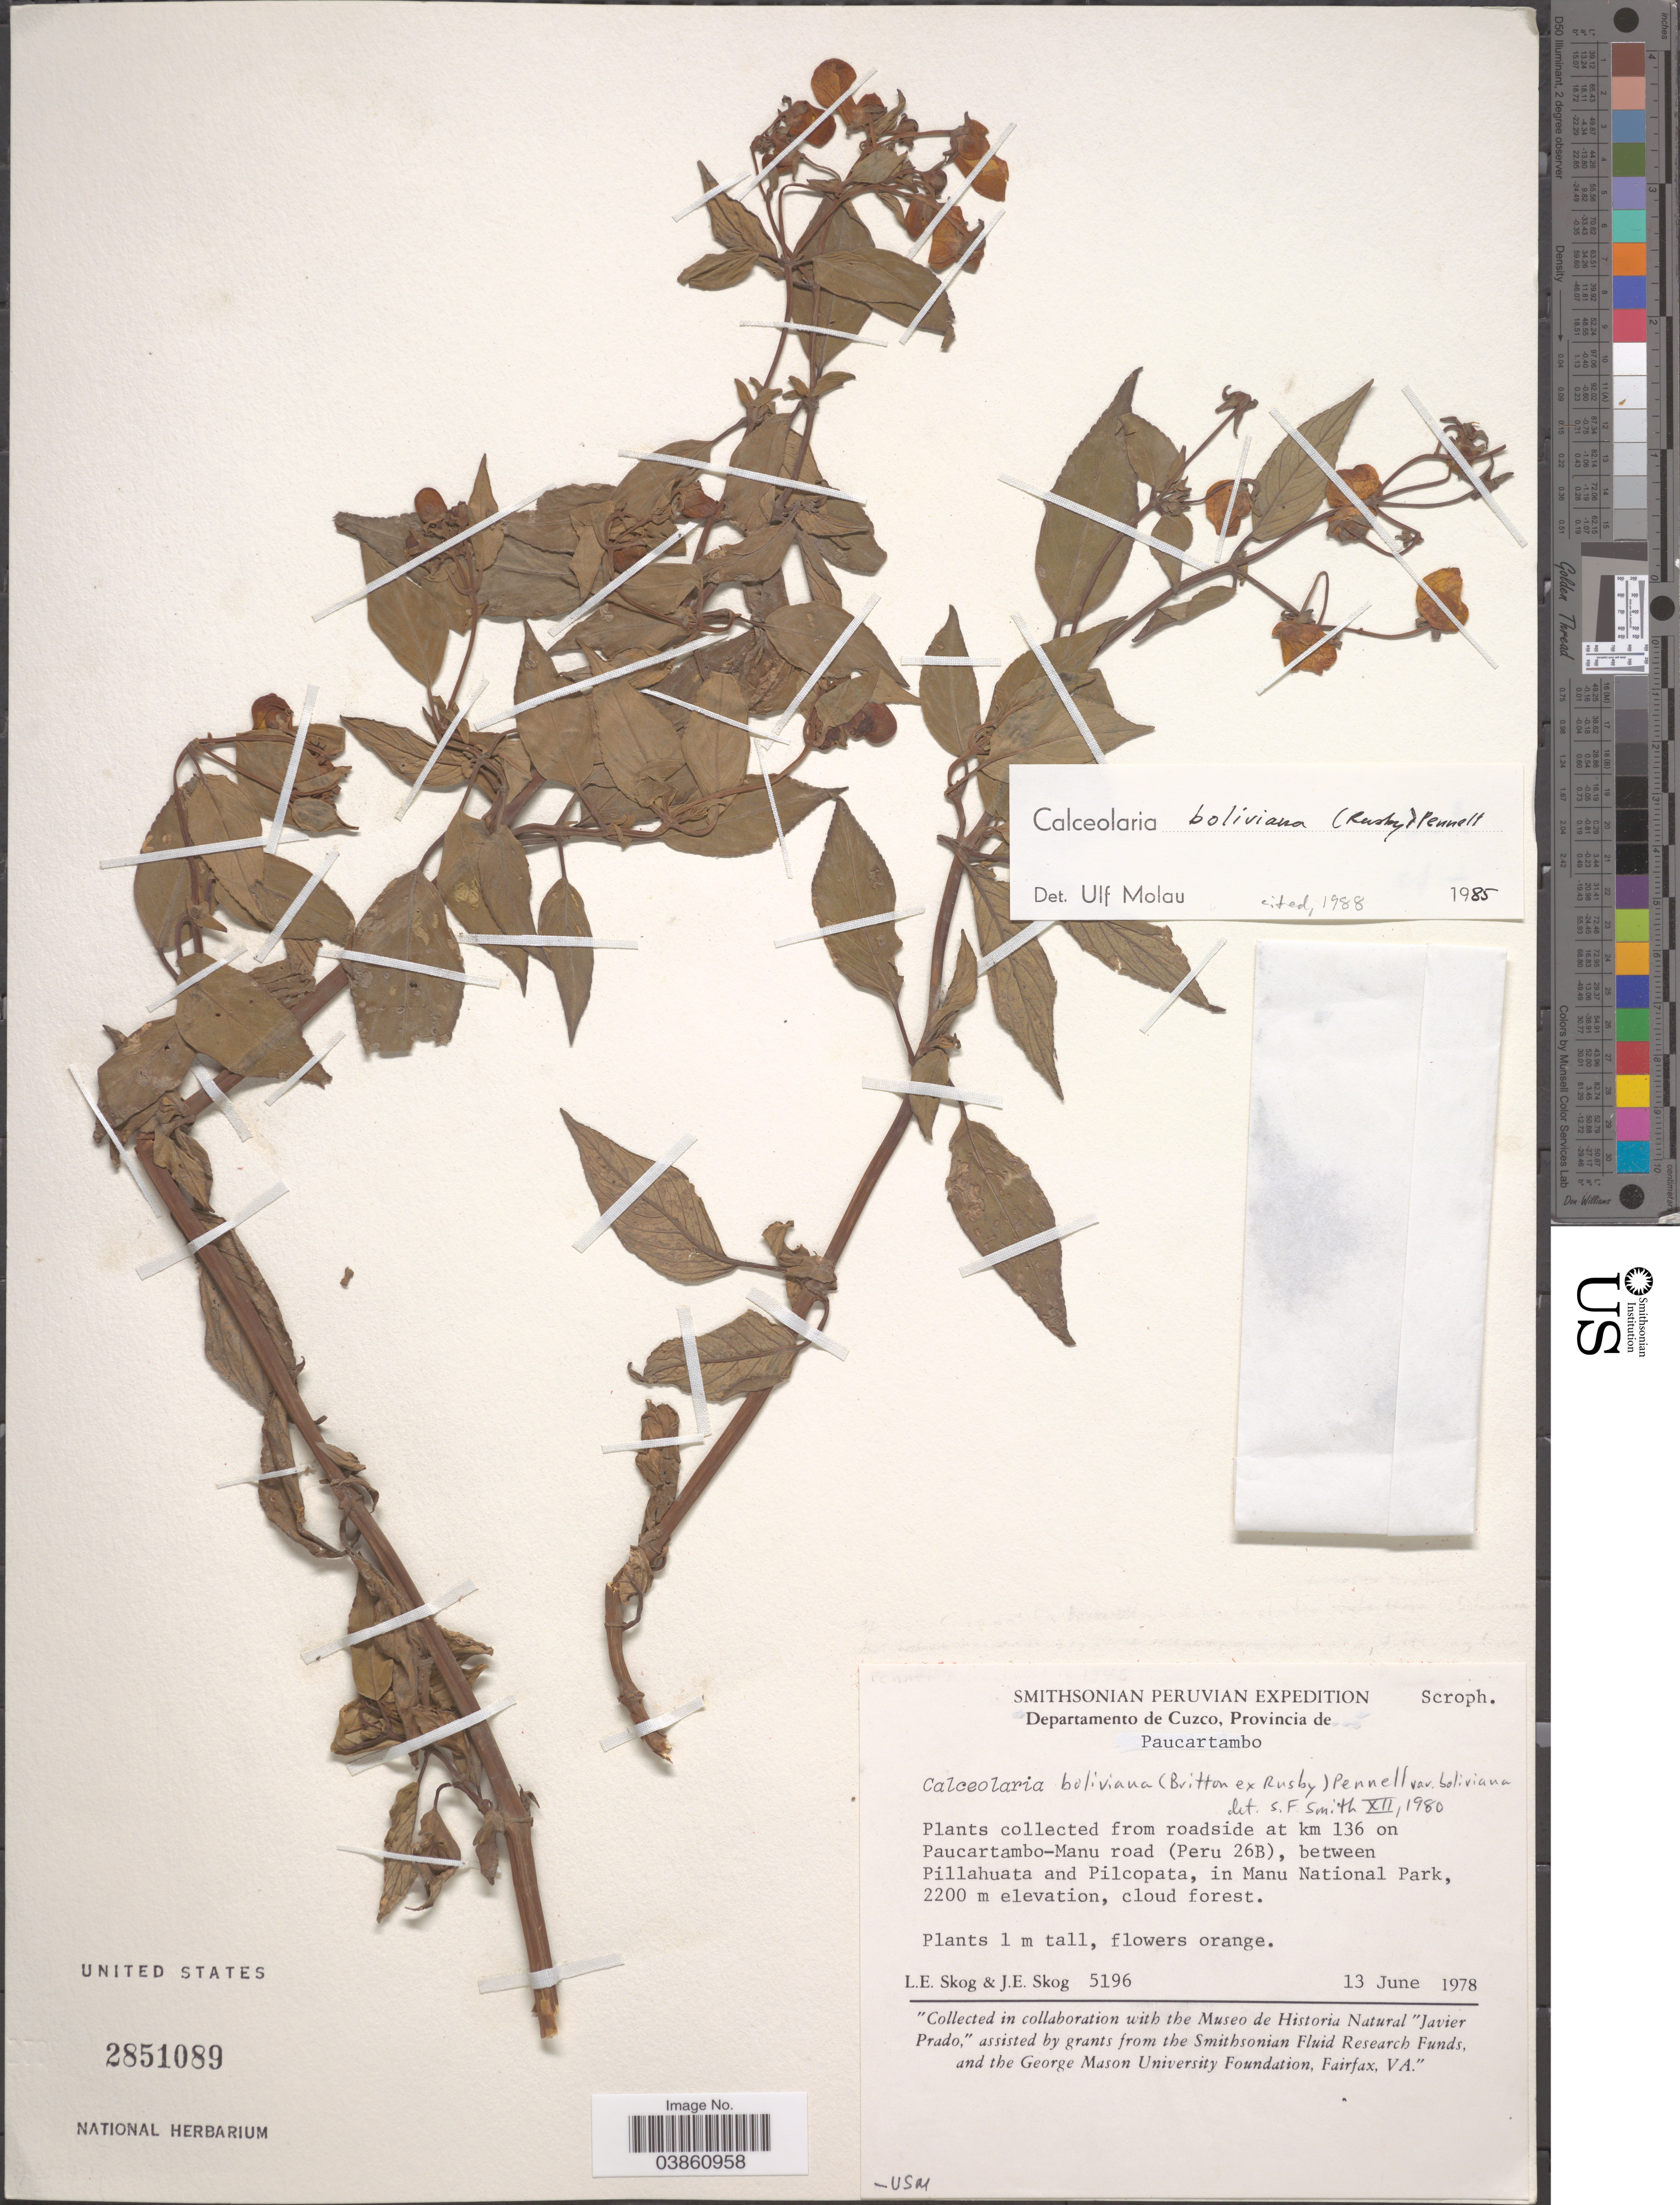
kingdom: Plantae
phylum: Tracheophyta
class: Magnoliopsida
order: Lamiales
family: Calceolariaceae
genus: Calceolaria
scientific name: Calceolaria boliviana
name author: (Britton ex Rusby) Pennell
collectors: L. E. Skog & J. E. Skog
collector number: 5196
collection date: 1978-06-13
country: Peru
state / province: Cusco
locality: Departamento de Cuzco, Provincia de Paucartambo. From roadside at km 136 on Paucartambo-Manu road (Peru 26B), between Pillahuata and Pilcopata, in Manu National Park.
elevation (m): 2200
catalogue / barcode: US 2851089